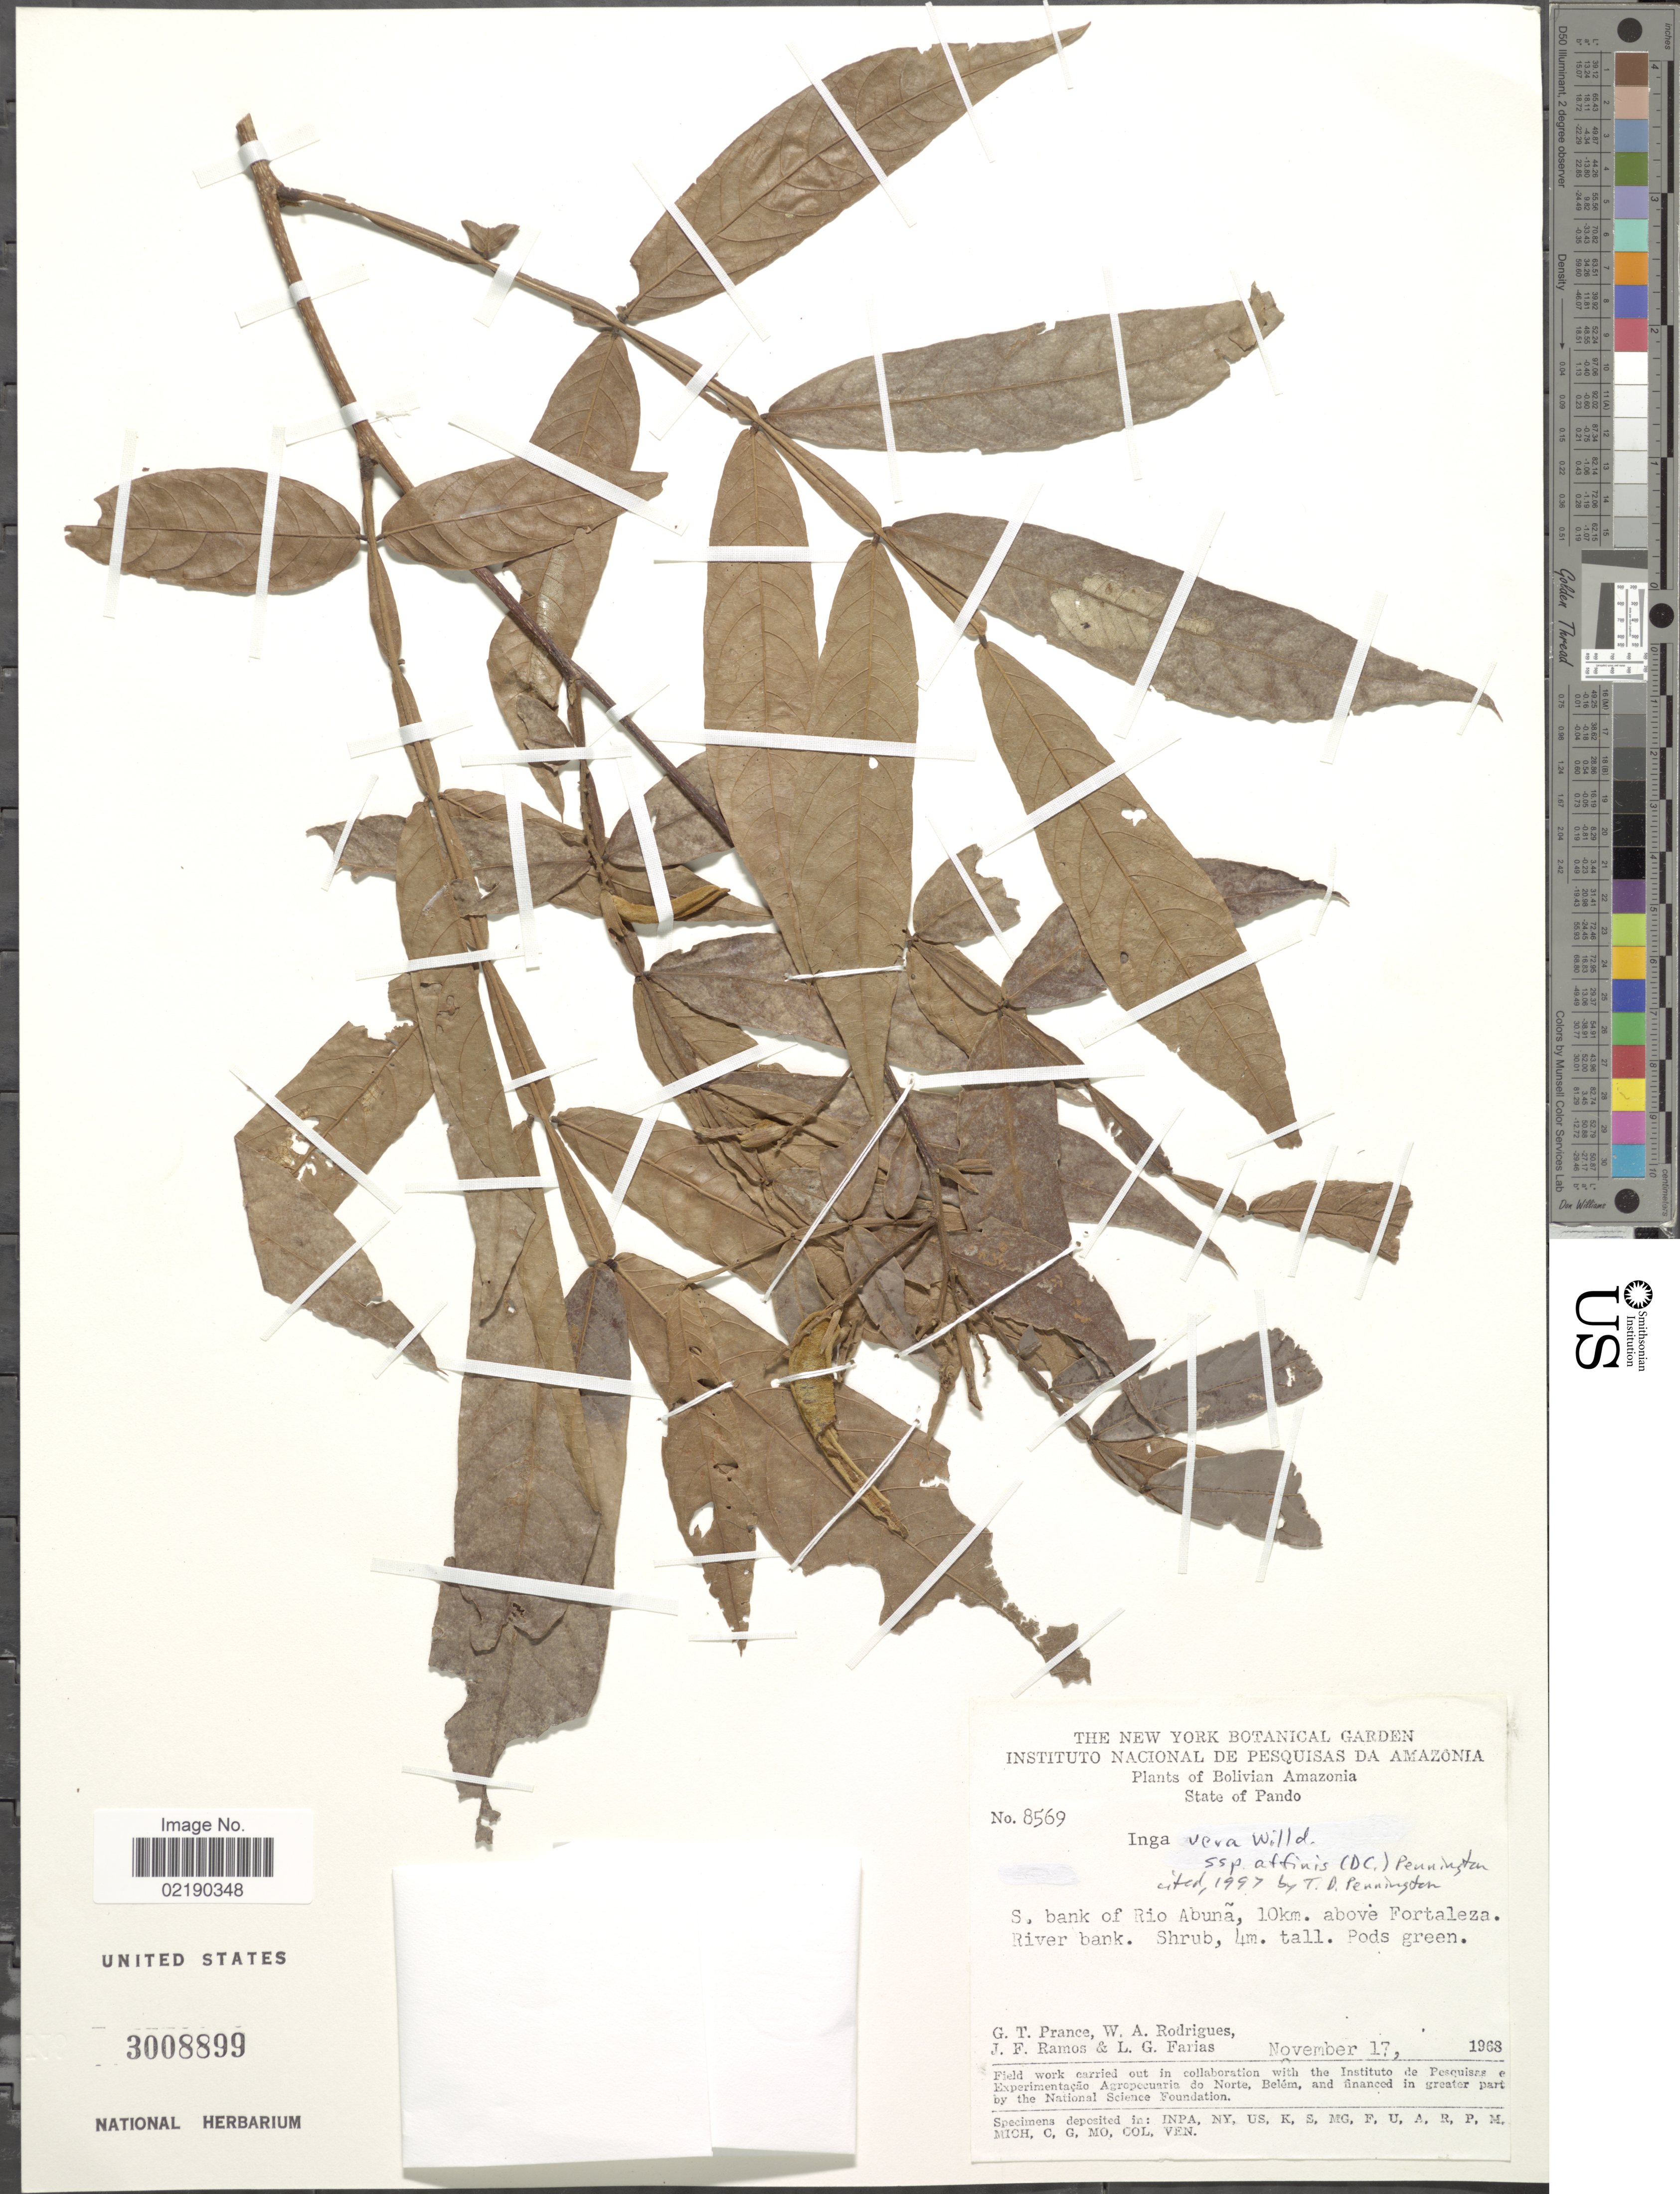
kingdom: Plantae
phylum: Tracheophyta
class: Magnoliopsida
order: Fabales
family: Fabaceae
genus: Inga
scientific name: Inga vera subsp. affinis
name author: (DC.) T.D. Penn.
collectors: G. T. Prance, W. A. Rodrigues, J. F. Ramos & L. G. Farias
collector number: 8569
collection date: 1968-12-17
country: Bolivia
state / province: Pando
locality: Bolivian Amazonia. S. bank of Rio Abuna, 10 km. above Fortaleza. River bank.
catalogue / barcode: US 3008899